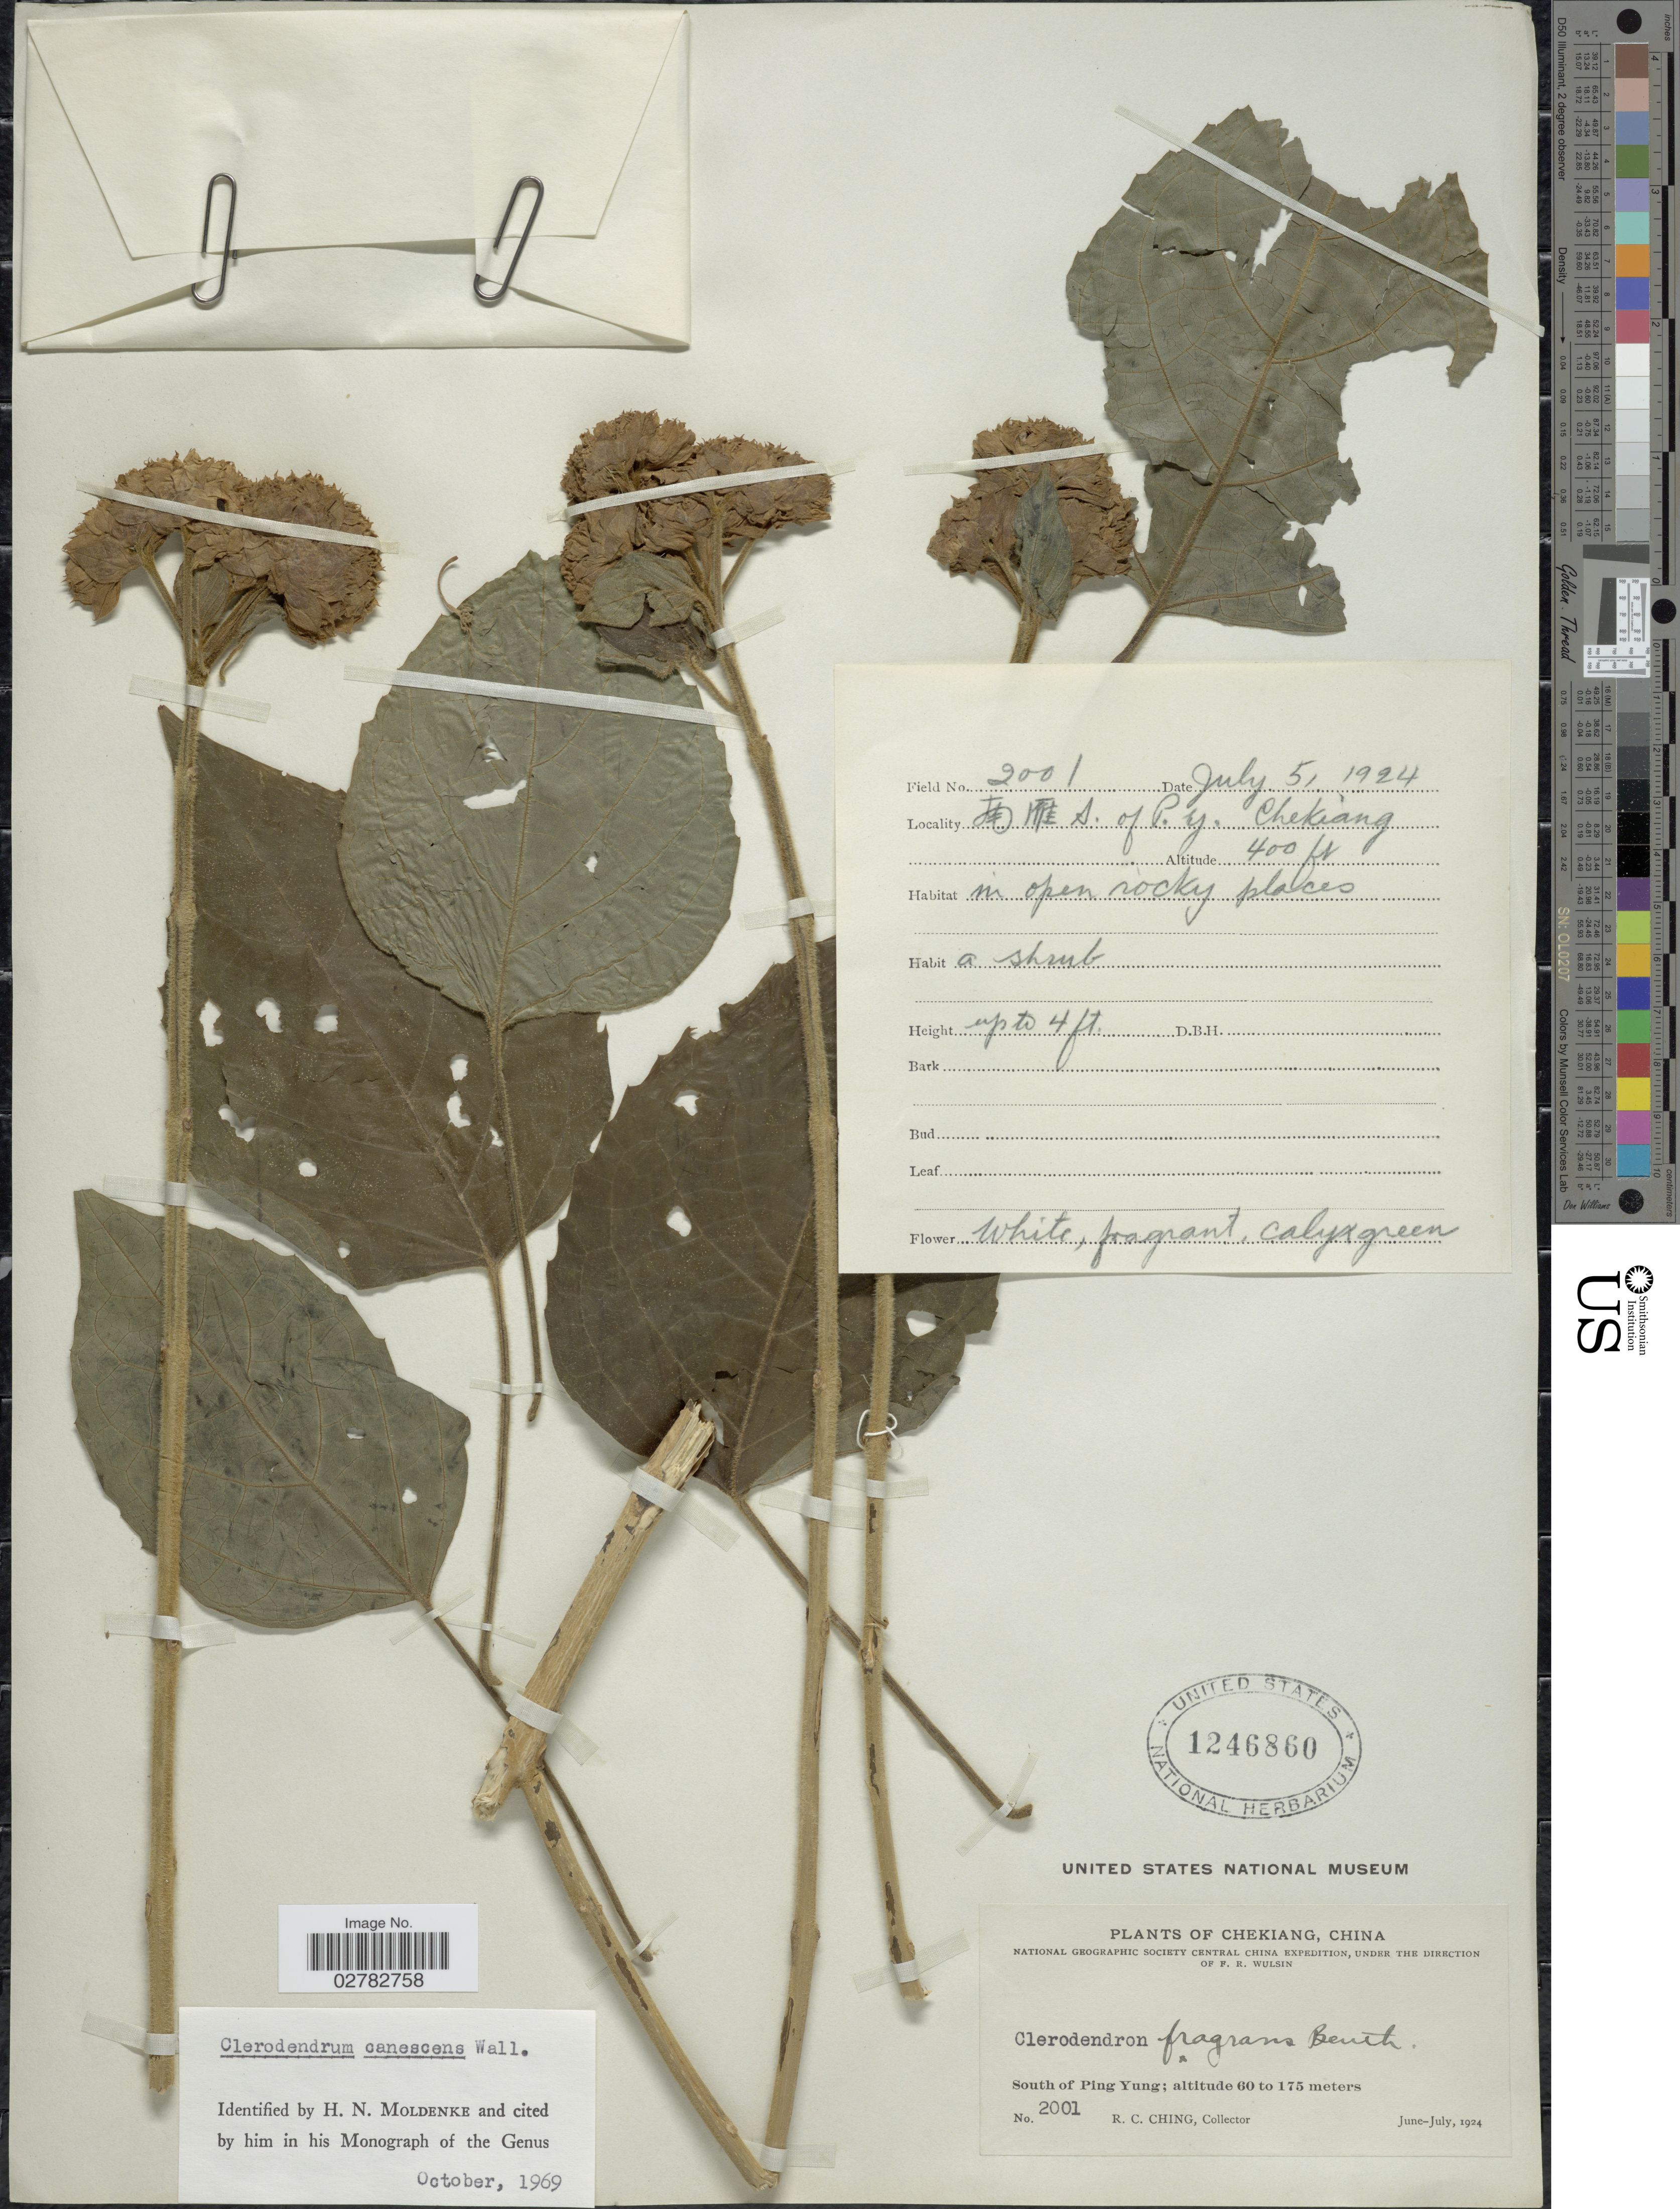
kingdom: Plantae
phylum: Tracheophyta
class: Magnoliopsida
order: Lamiales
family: Lamiaceae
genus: Clerodendrum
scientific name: Clerodendrum canescens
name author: Wall. ex Walp.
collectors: R. C. Ching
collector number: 2001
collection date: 1924-07-05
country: China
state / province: Zhejiang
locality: Chekiang. South of Ping Yung.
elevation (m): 122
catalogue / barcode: US 1246860